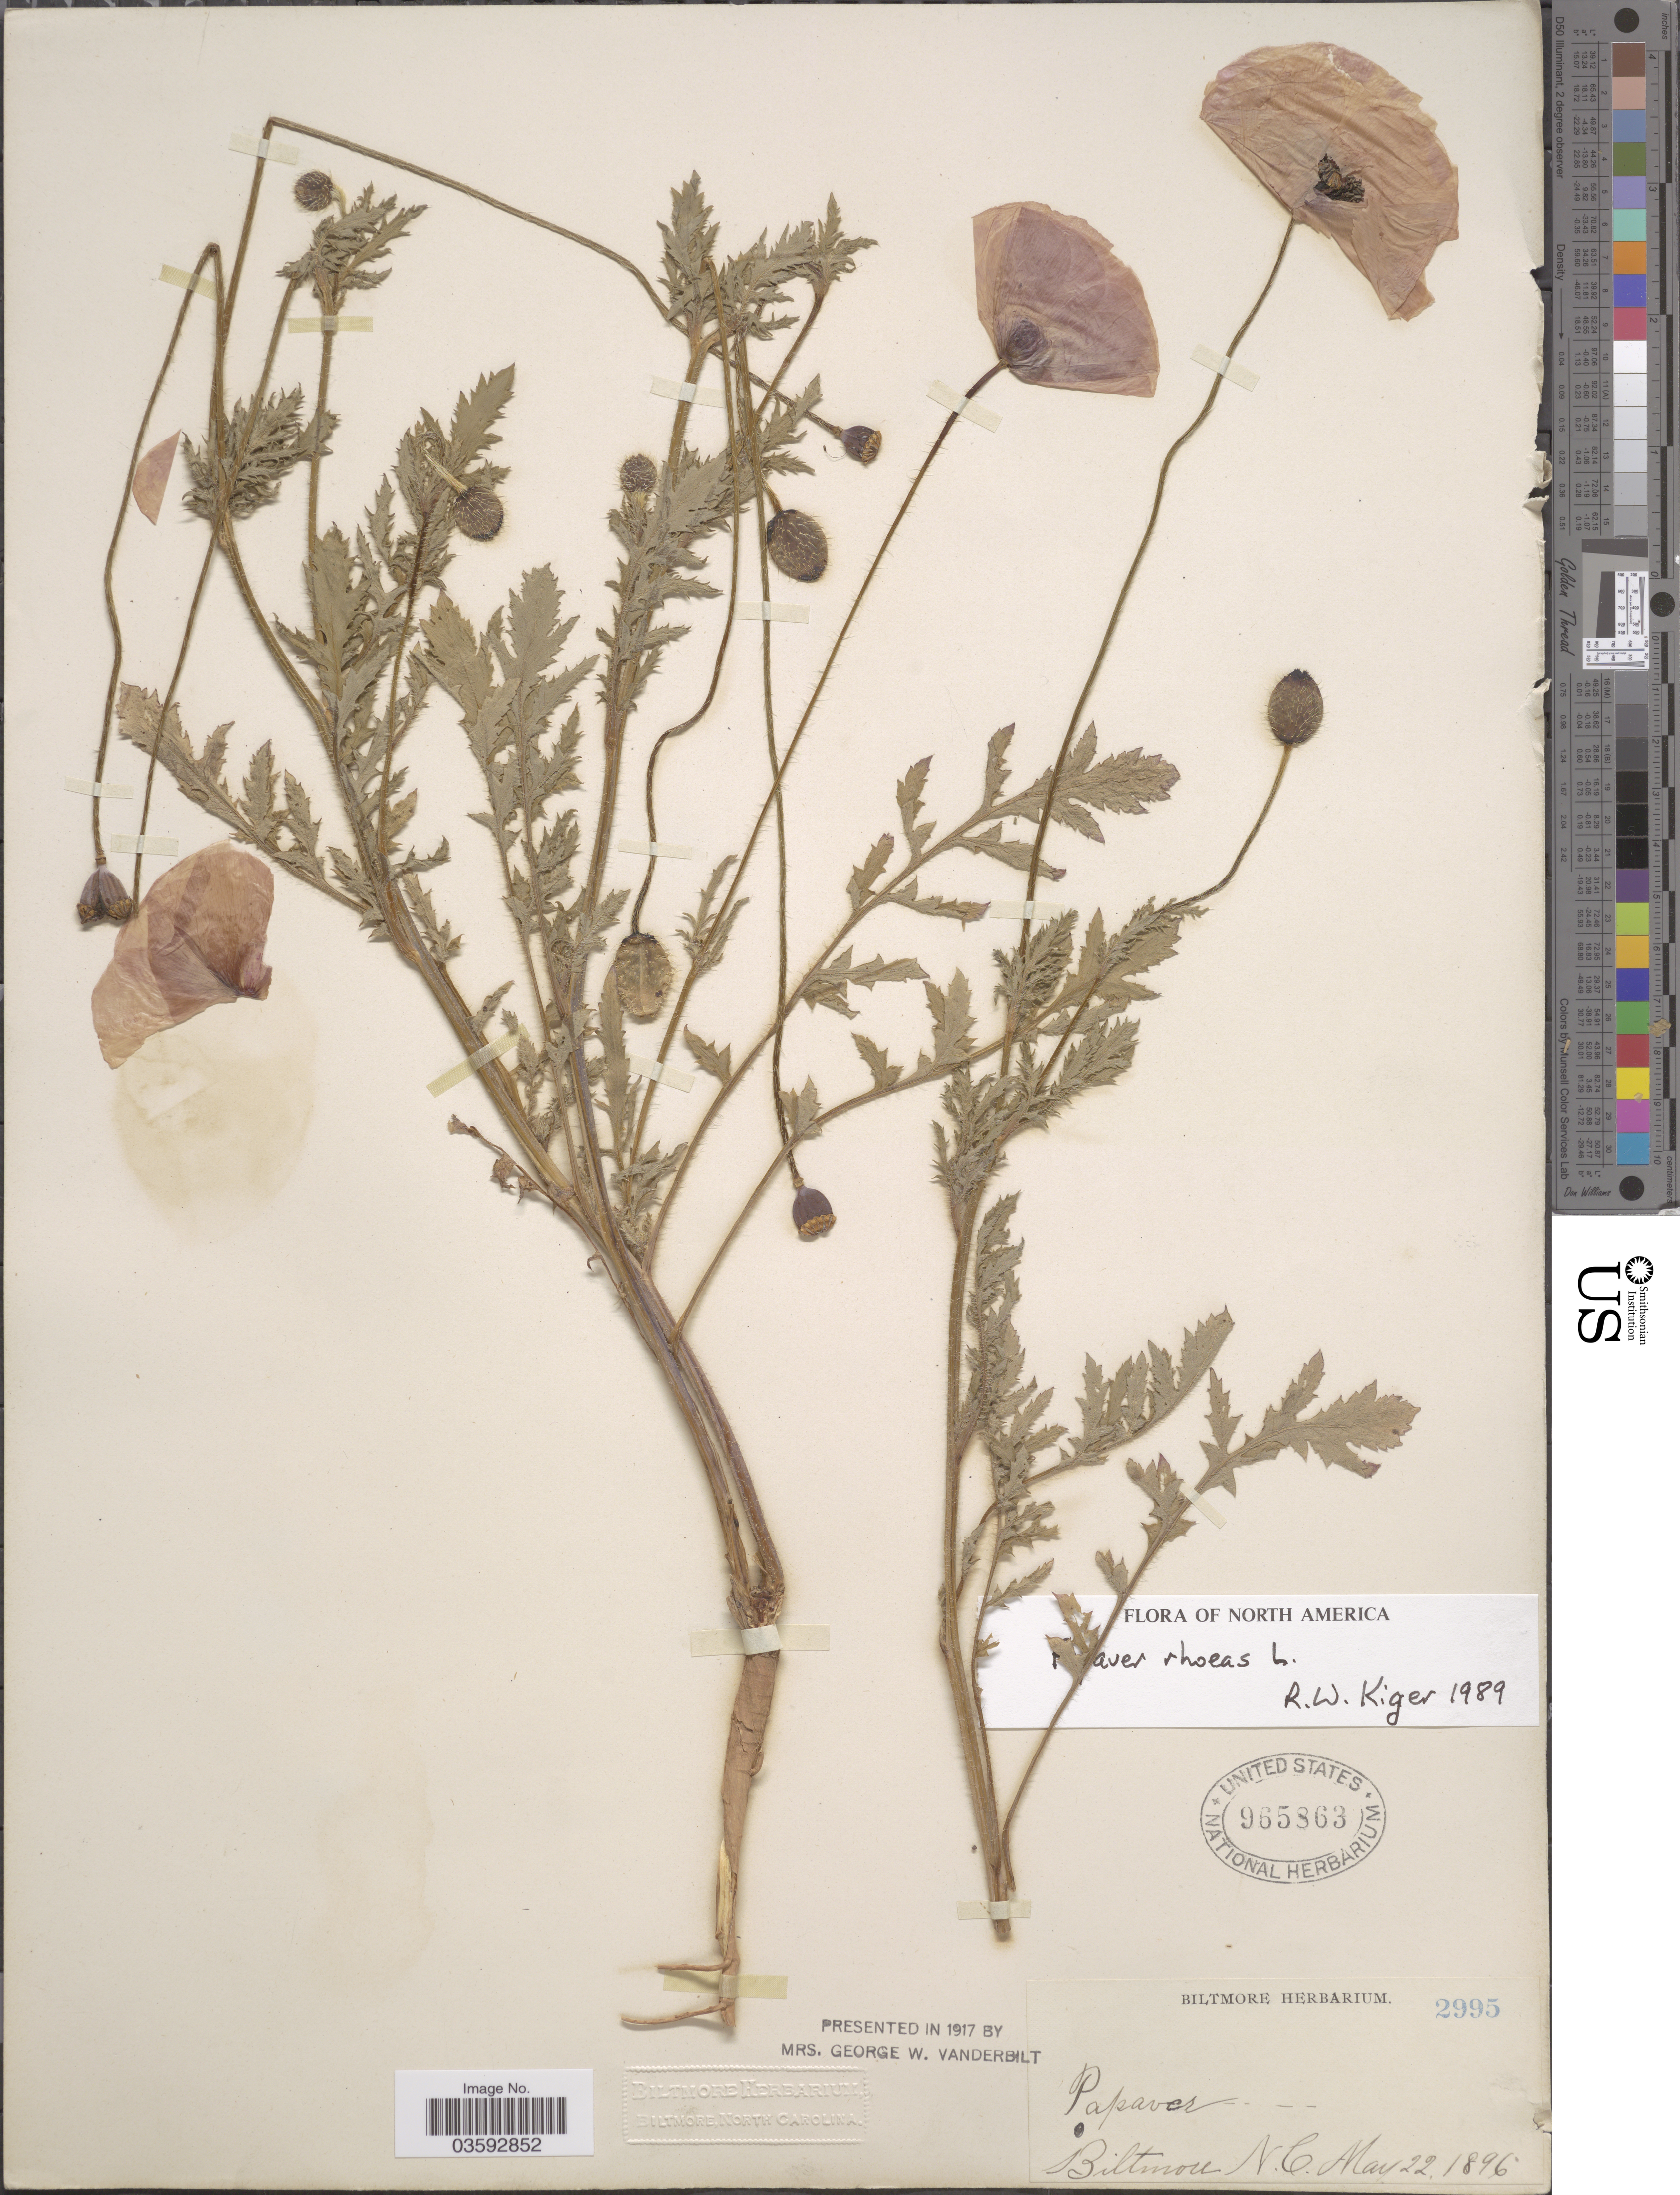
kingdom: Plantae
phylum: Tracheophyta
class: Magnoliopsida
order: Ranunculales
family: Papaveraceae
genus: Papaver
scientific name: Papaver rhoeas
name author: L.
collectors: ex herb. Biltmore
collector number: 2995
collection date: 1896-05-22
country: United States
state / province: North Carolina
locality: Biltmore.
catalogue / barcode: US 965863